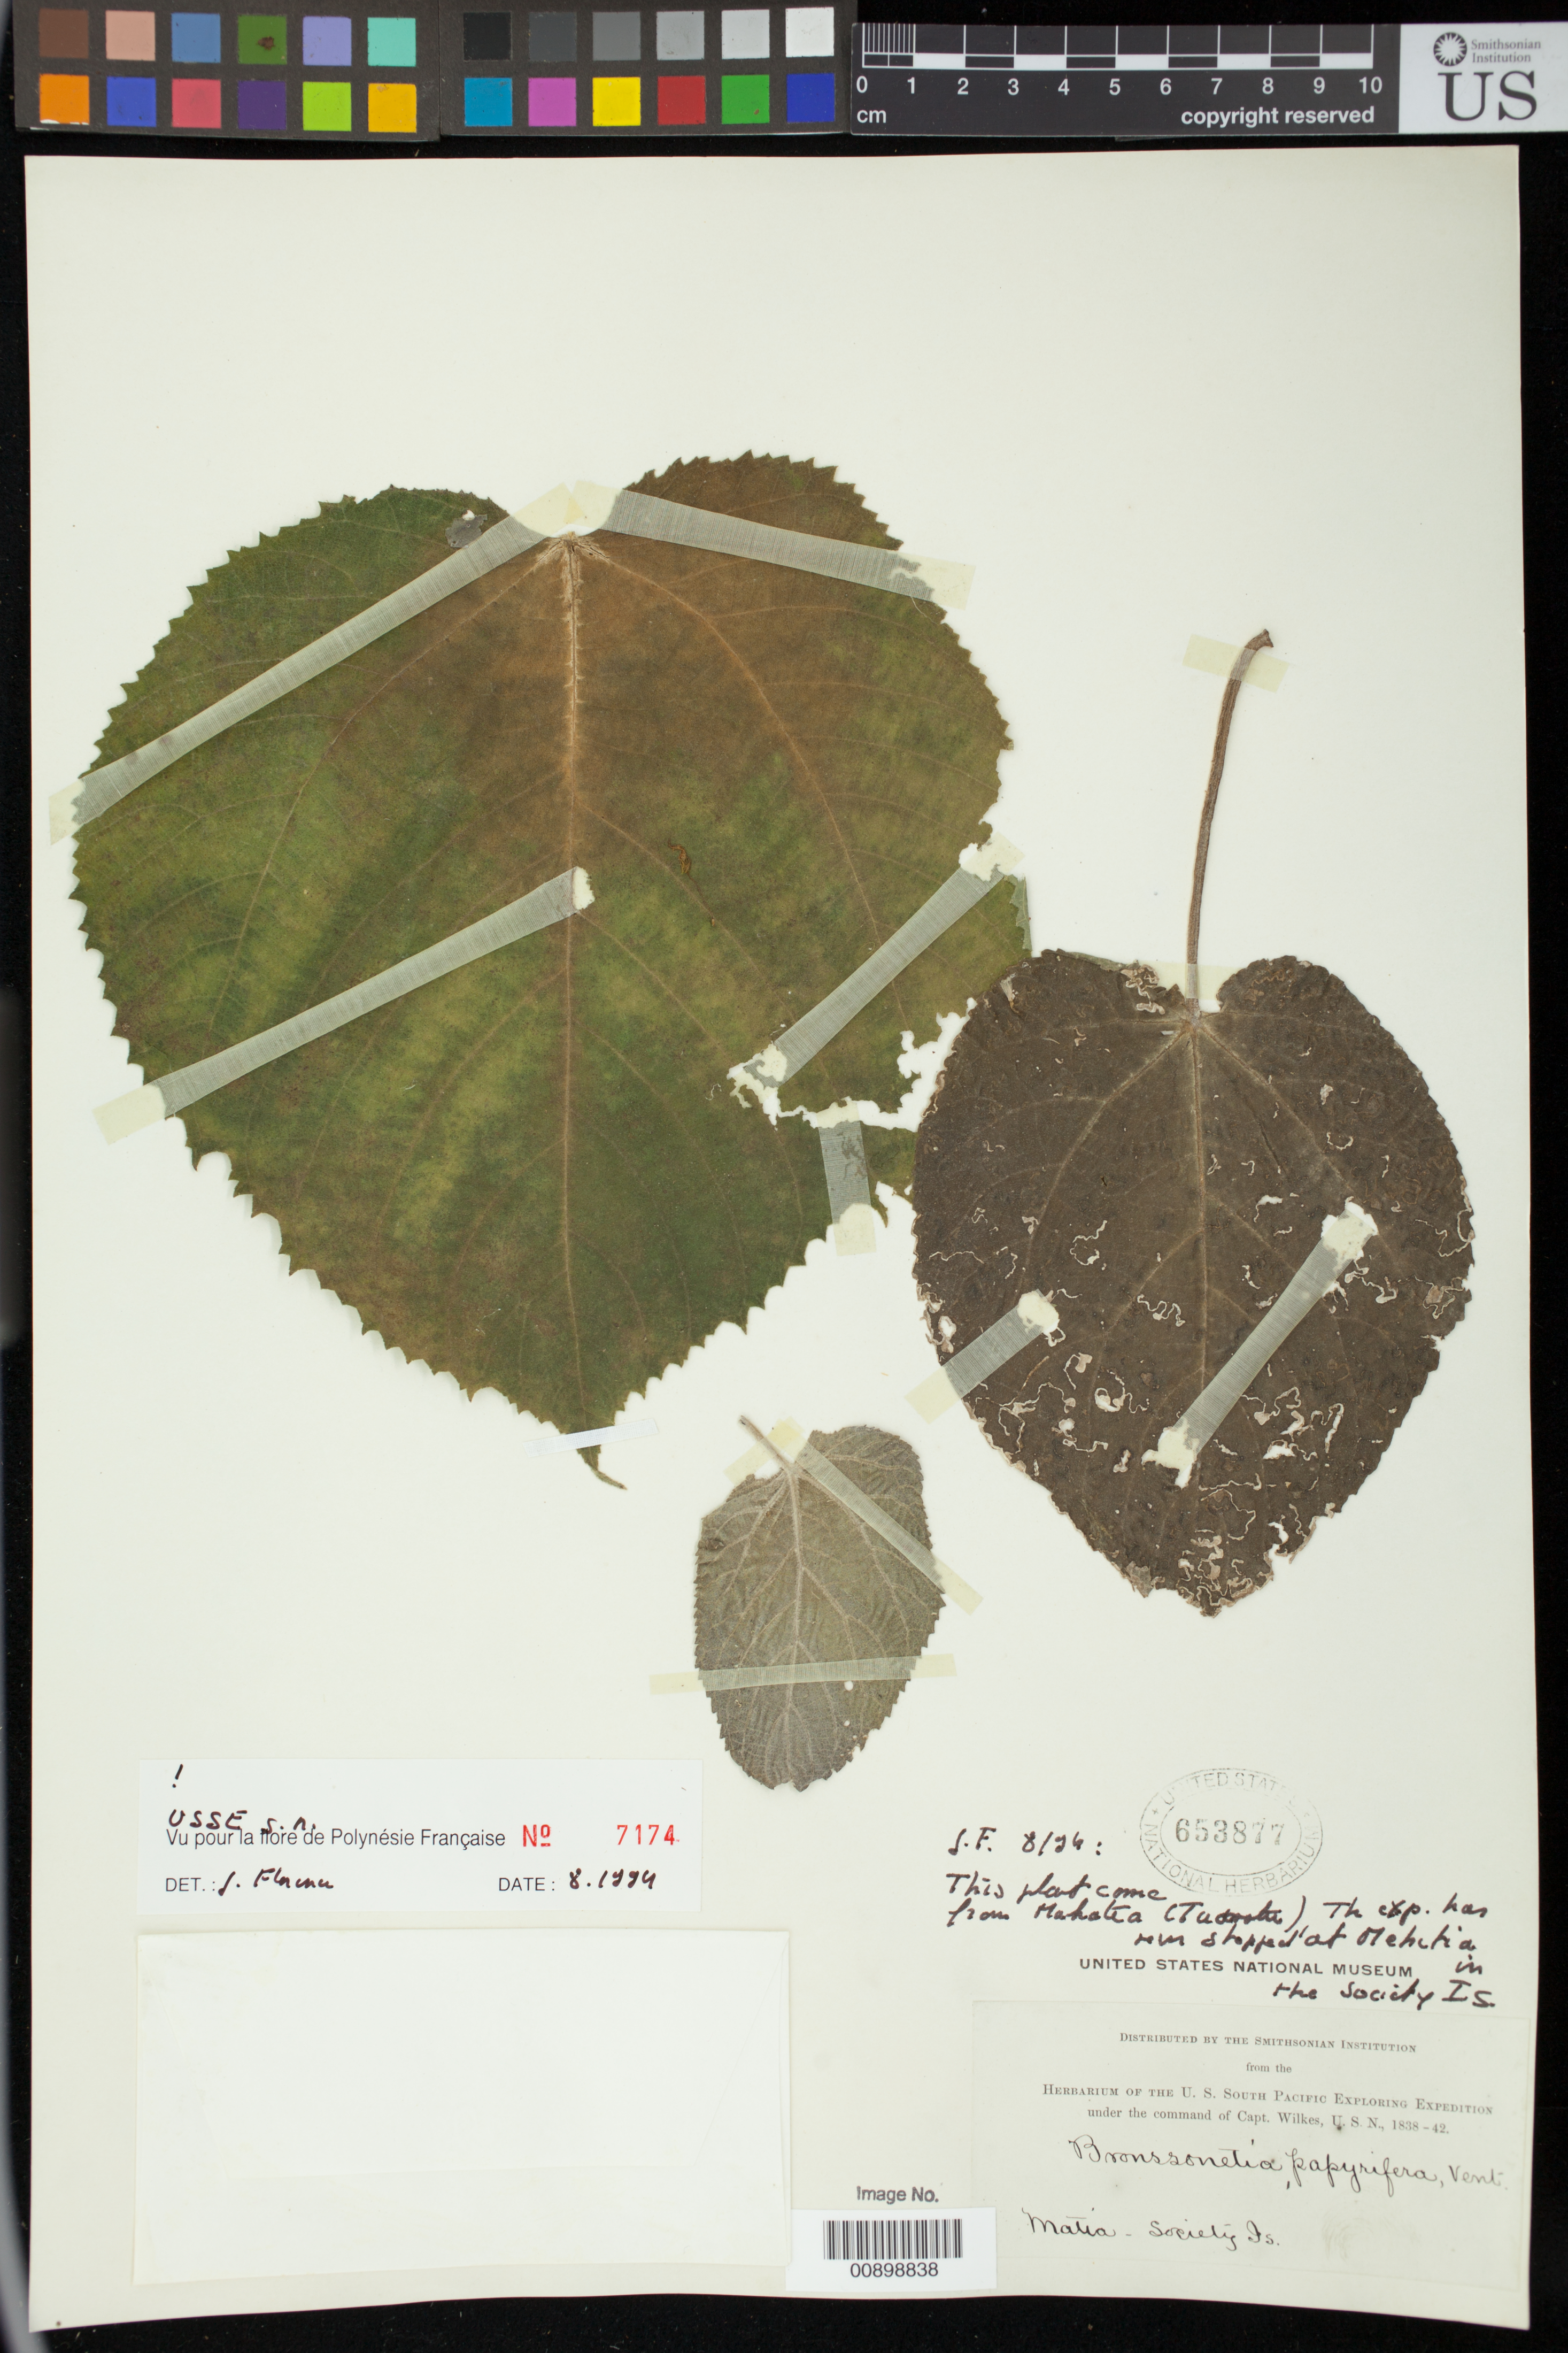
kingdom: Plantae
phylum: Tracheophyta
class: Magnoliopsida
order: Rosales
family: Moraceae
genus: Broussonetia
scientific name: Broussonetia papyrifera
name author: (L.) L'Hér. ex Vent.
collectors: Wilkes Explor. Exped.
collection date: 1838/1842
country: French Polynesia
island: Matia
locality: Matia. Society Is.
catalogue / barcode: US 653877